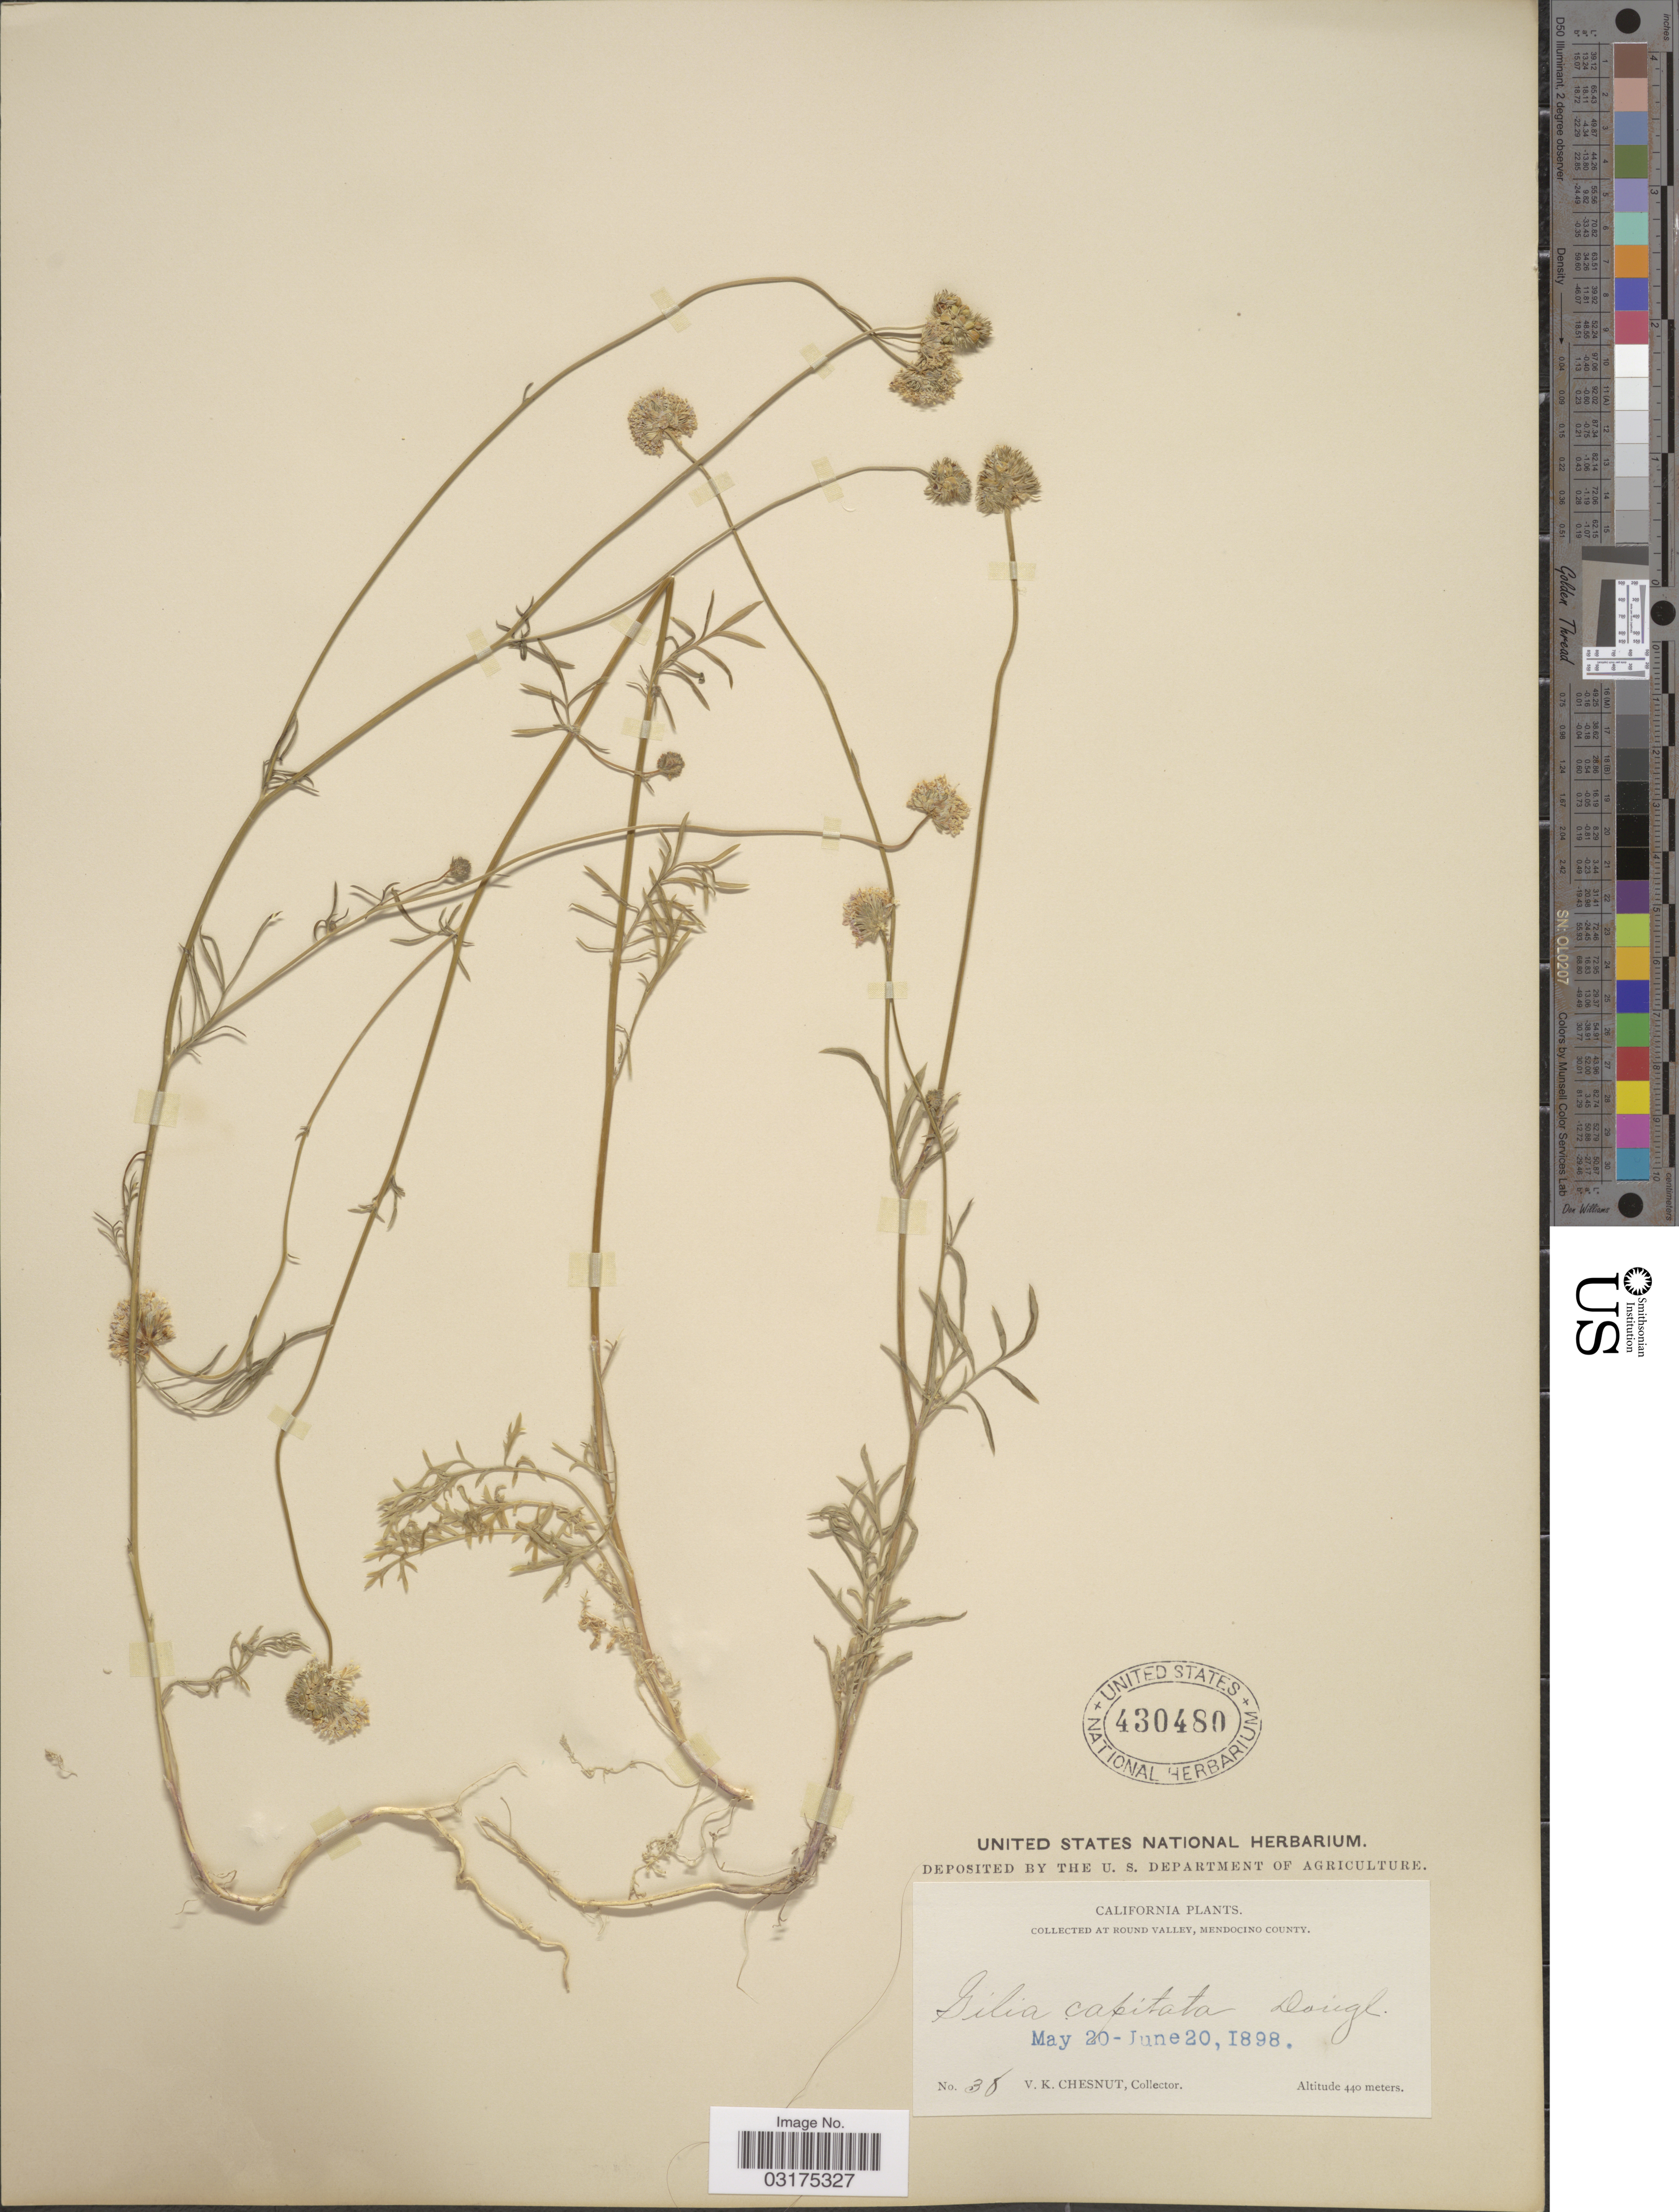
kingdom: Plantae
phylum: Tracheophyta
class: Magnoliopsida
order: Ericales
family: Polemoniaceae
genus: Gilia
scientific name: Gilia capitata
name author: Sims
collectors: V. Chesnut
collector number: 38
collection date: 1898-05-20/1898-06-20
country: United States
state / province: California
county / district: Mendocino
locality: At Round Valley, Mendocino County.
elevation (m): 440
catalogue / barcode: US 430480